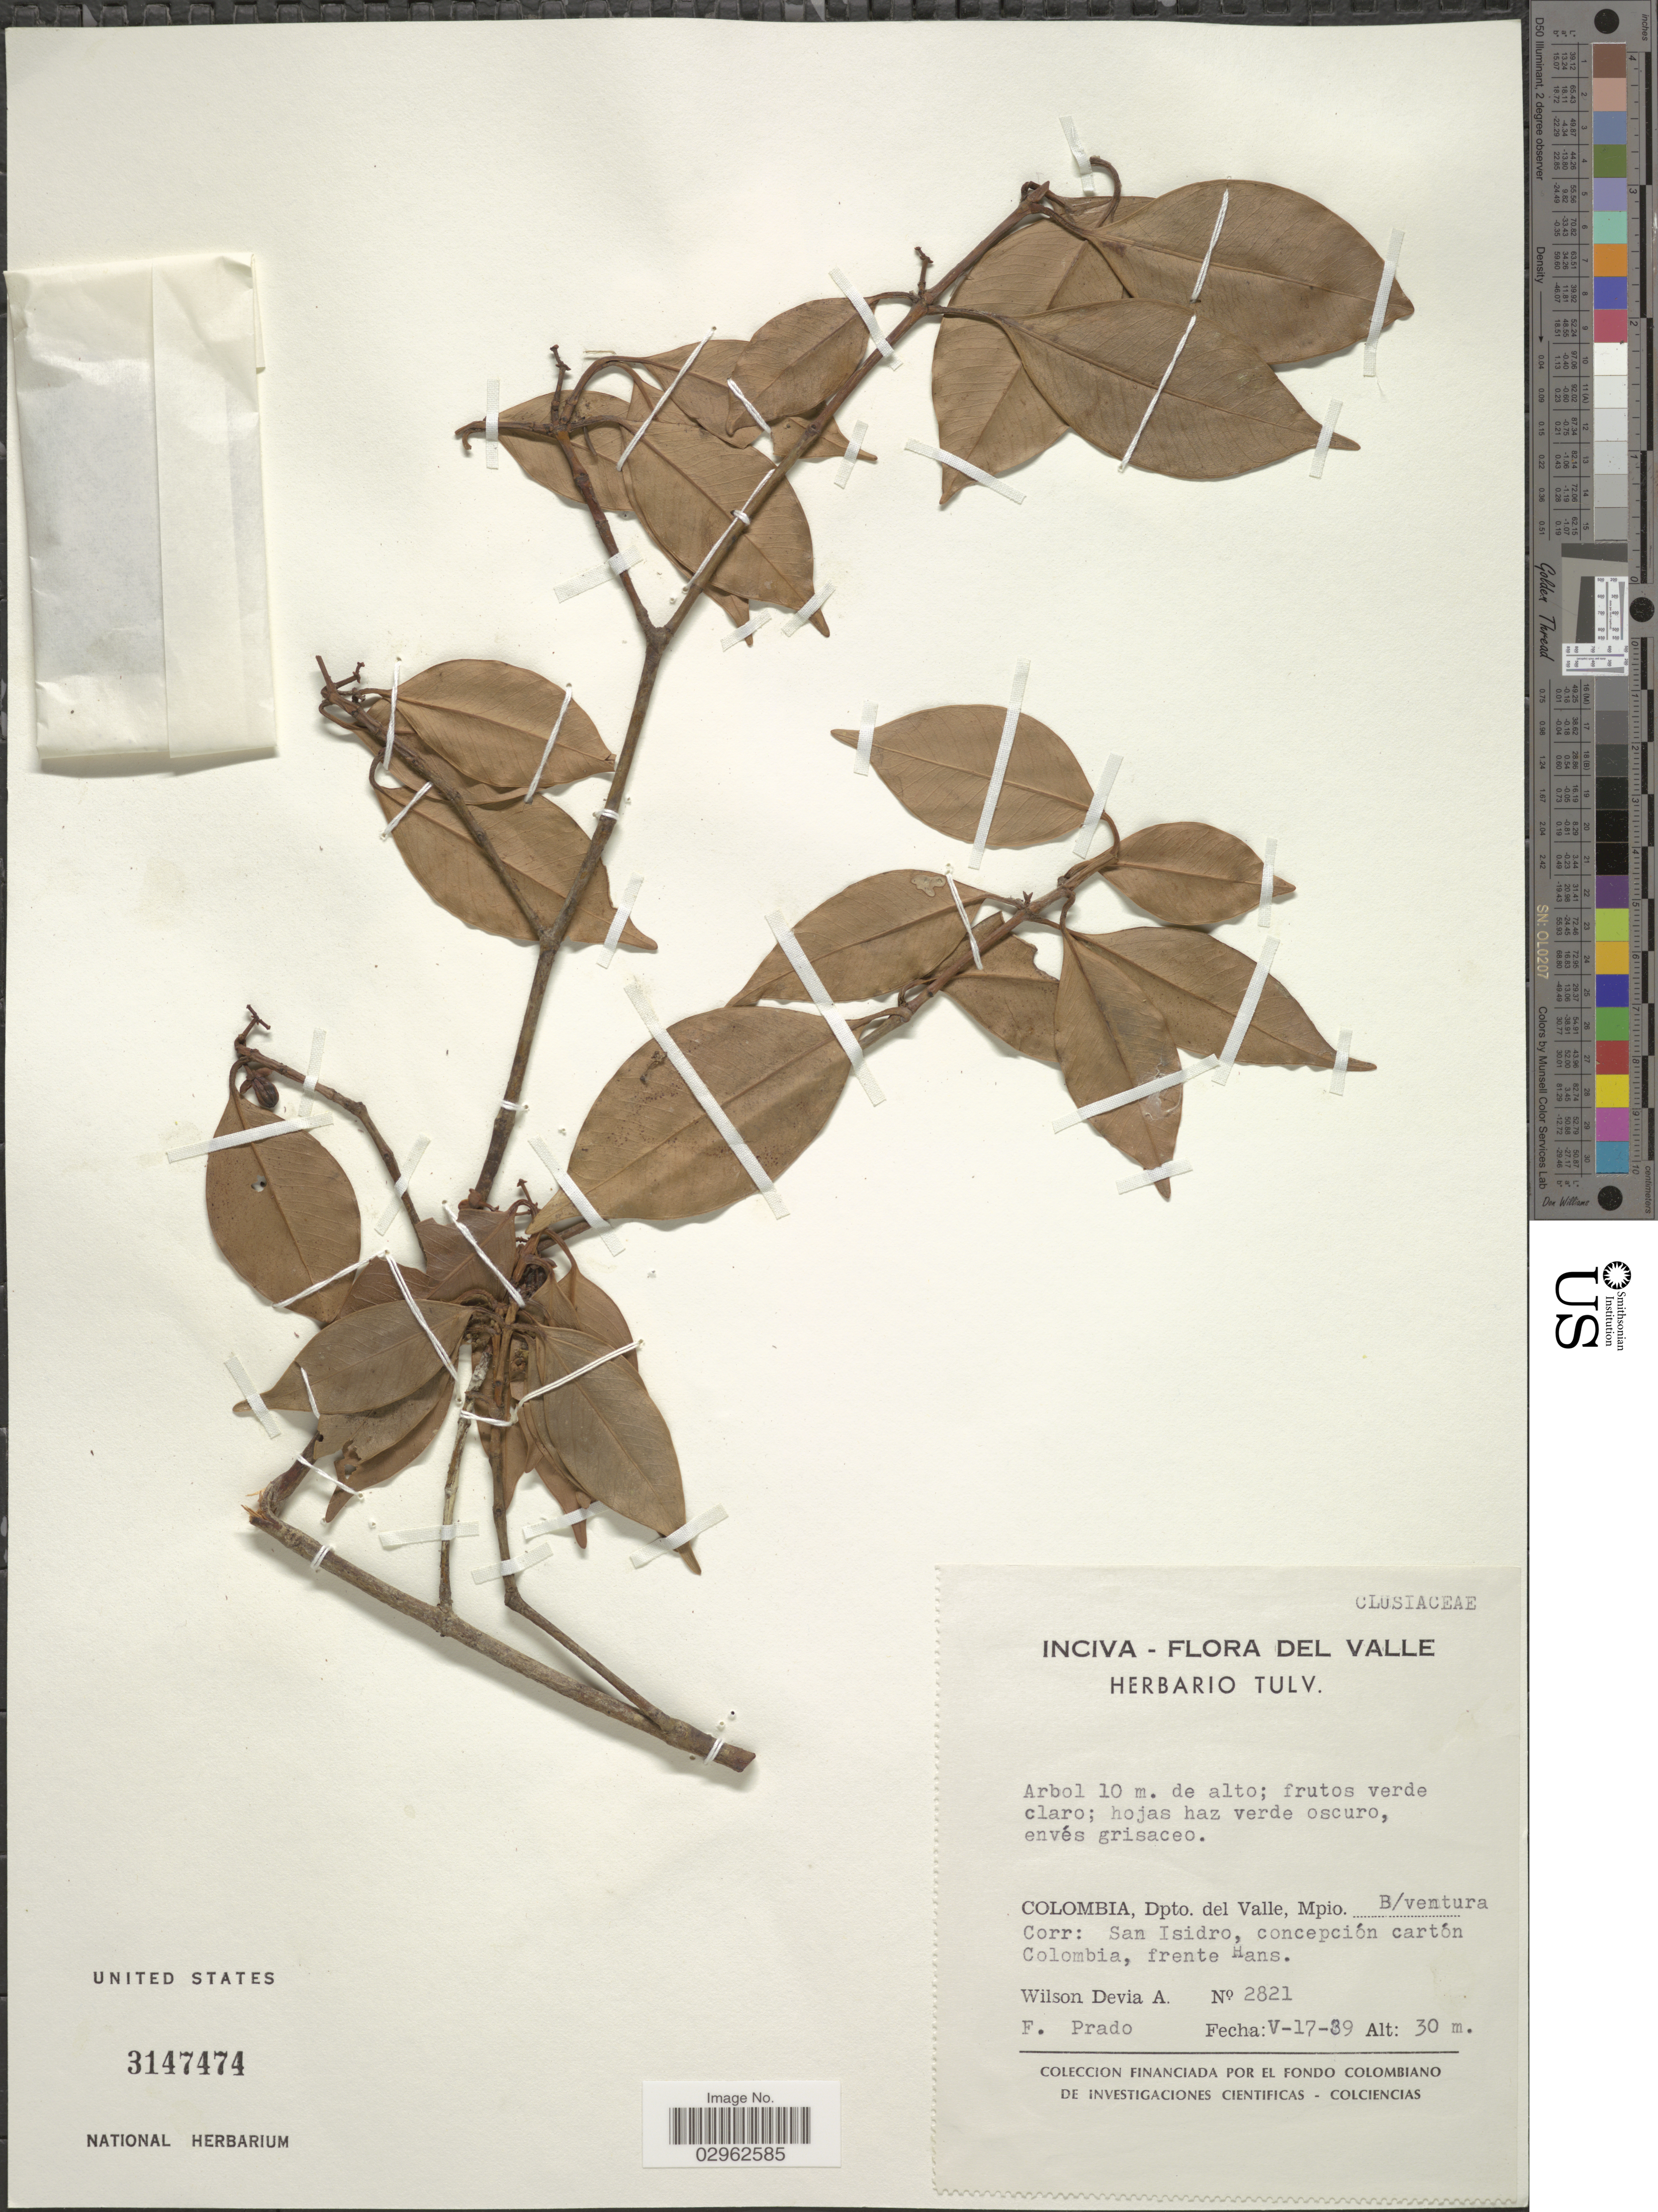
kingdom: Plantae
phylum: Tracheophyta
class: Magnoliopsida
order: Malpighiales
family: Clusiaceae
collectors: W. Devia A. & F. Prado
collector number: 2821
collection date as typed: Transcribed d/m/y: 17/5/39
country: Colombia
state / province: Valle del Cauca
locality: Dpto. del Valle, Mpio. B/ventura, Corr: San Isidro, concepción cartón Colombia, frente Hans.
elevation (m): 30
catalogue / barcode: US 3147474